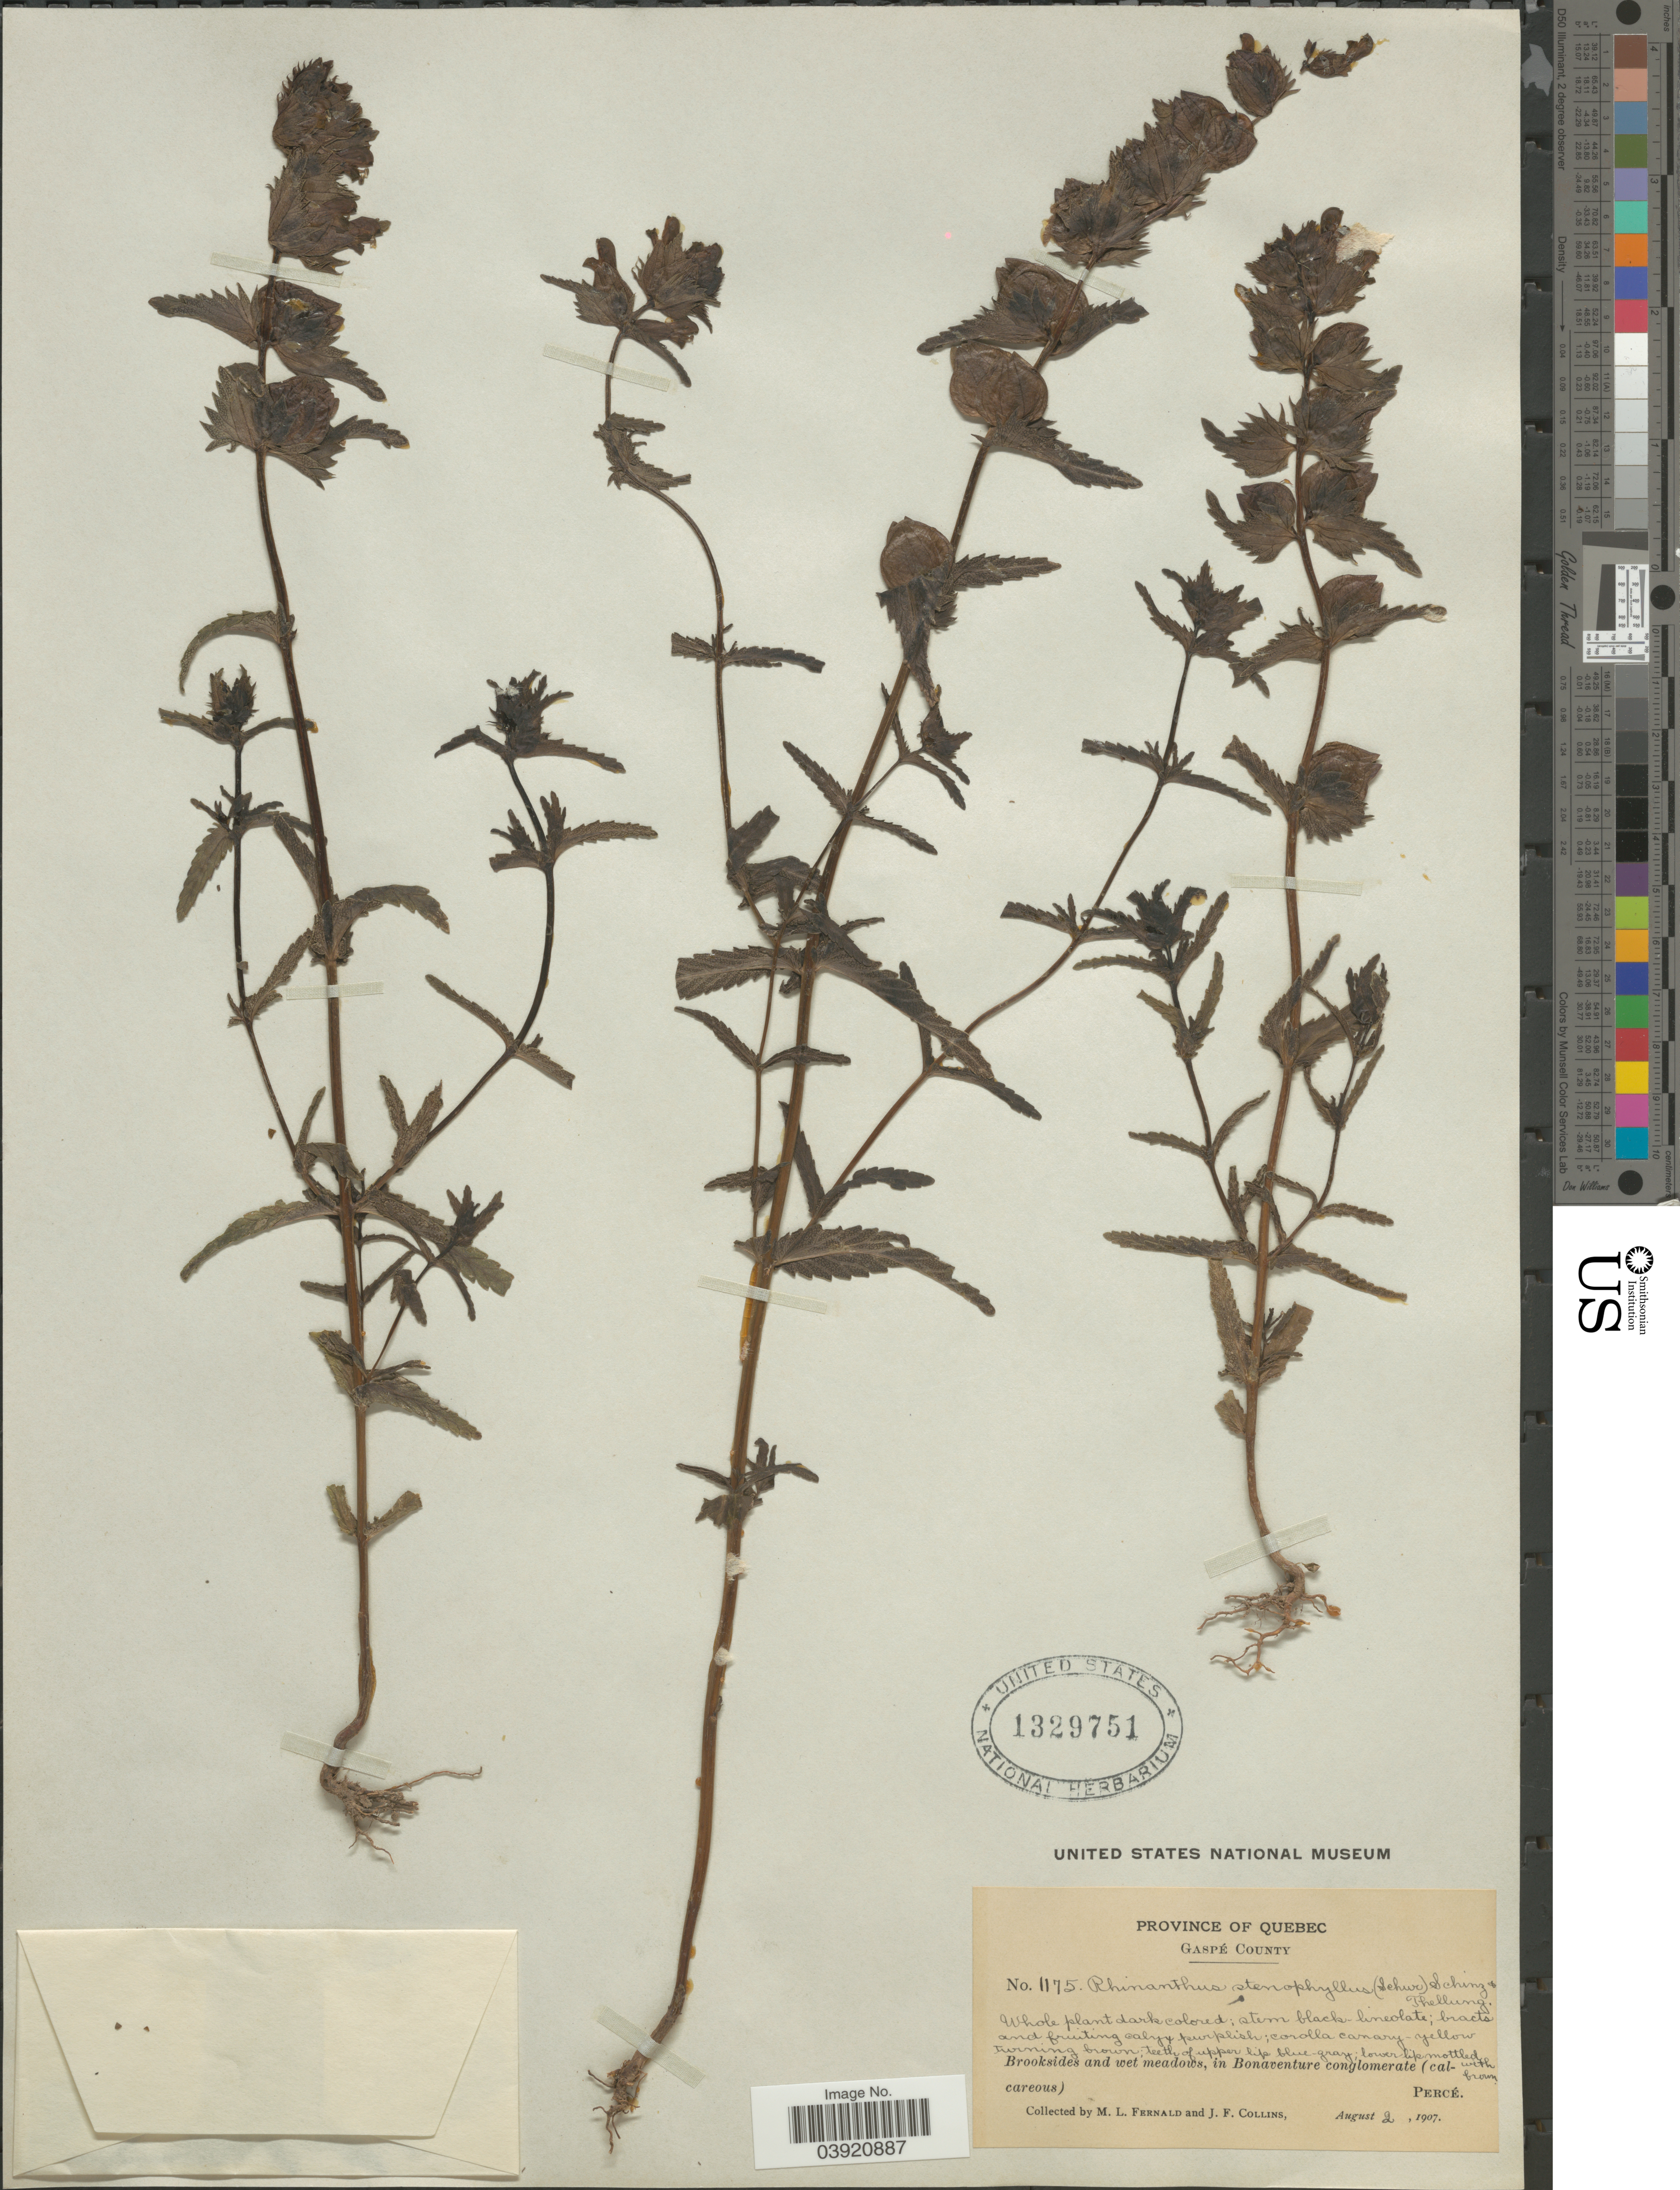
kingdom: Plantae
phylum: Tracheophyta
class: Magnoliopsida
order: Lamiales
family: Orobanchaceae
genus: Rhinanthus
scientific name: Rhinanthus stenophyllus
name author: (Schur) Schinz & Thell.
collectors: M. L. Fernald & J. Collins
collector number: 1175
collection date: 1907-08-02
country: Canada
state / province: Quebec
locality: Gaspé County. Brooksides and wet meadows, in Bonaventure conglomerate (Calcareous) Percé.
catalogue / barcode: US 1329751